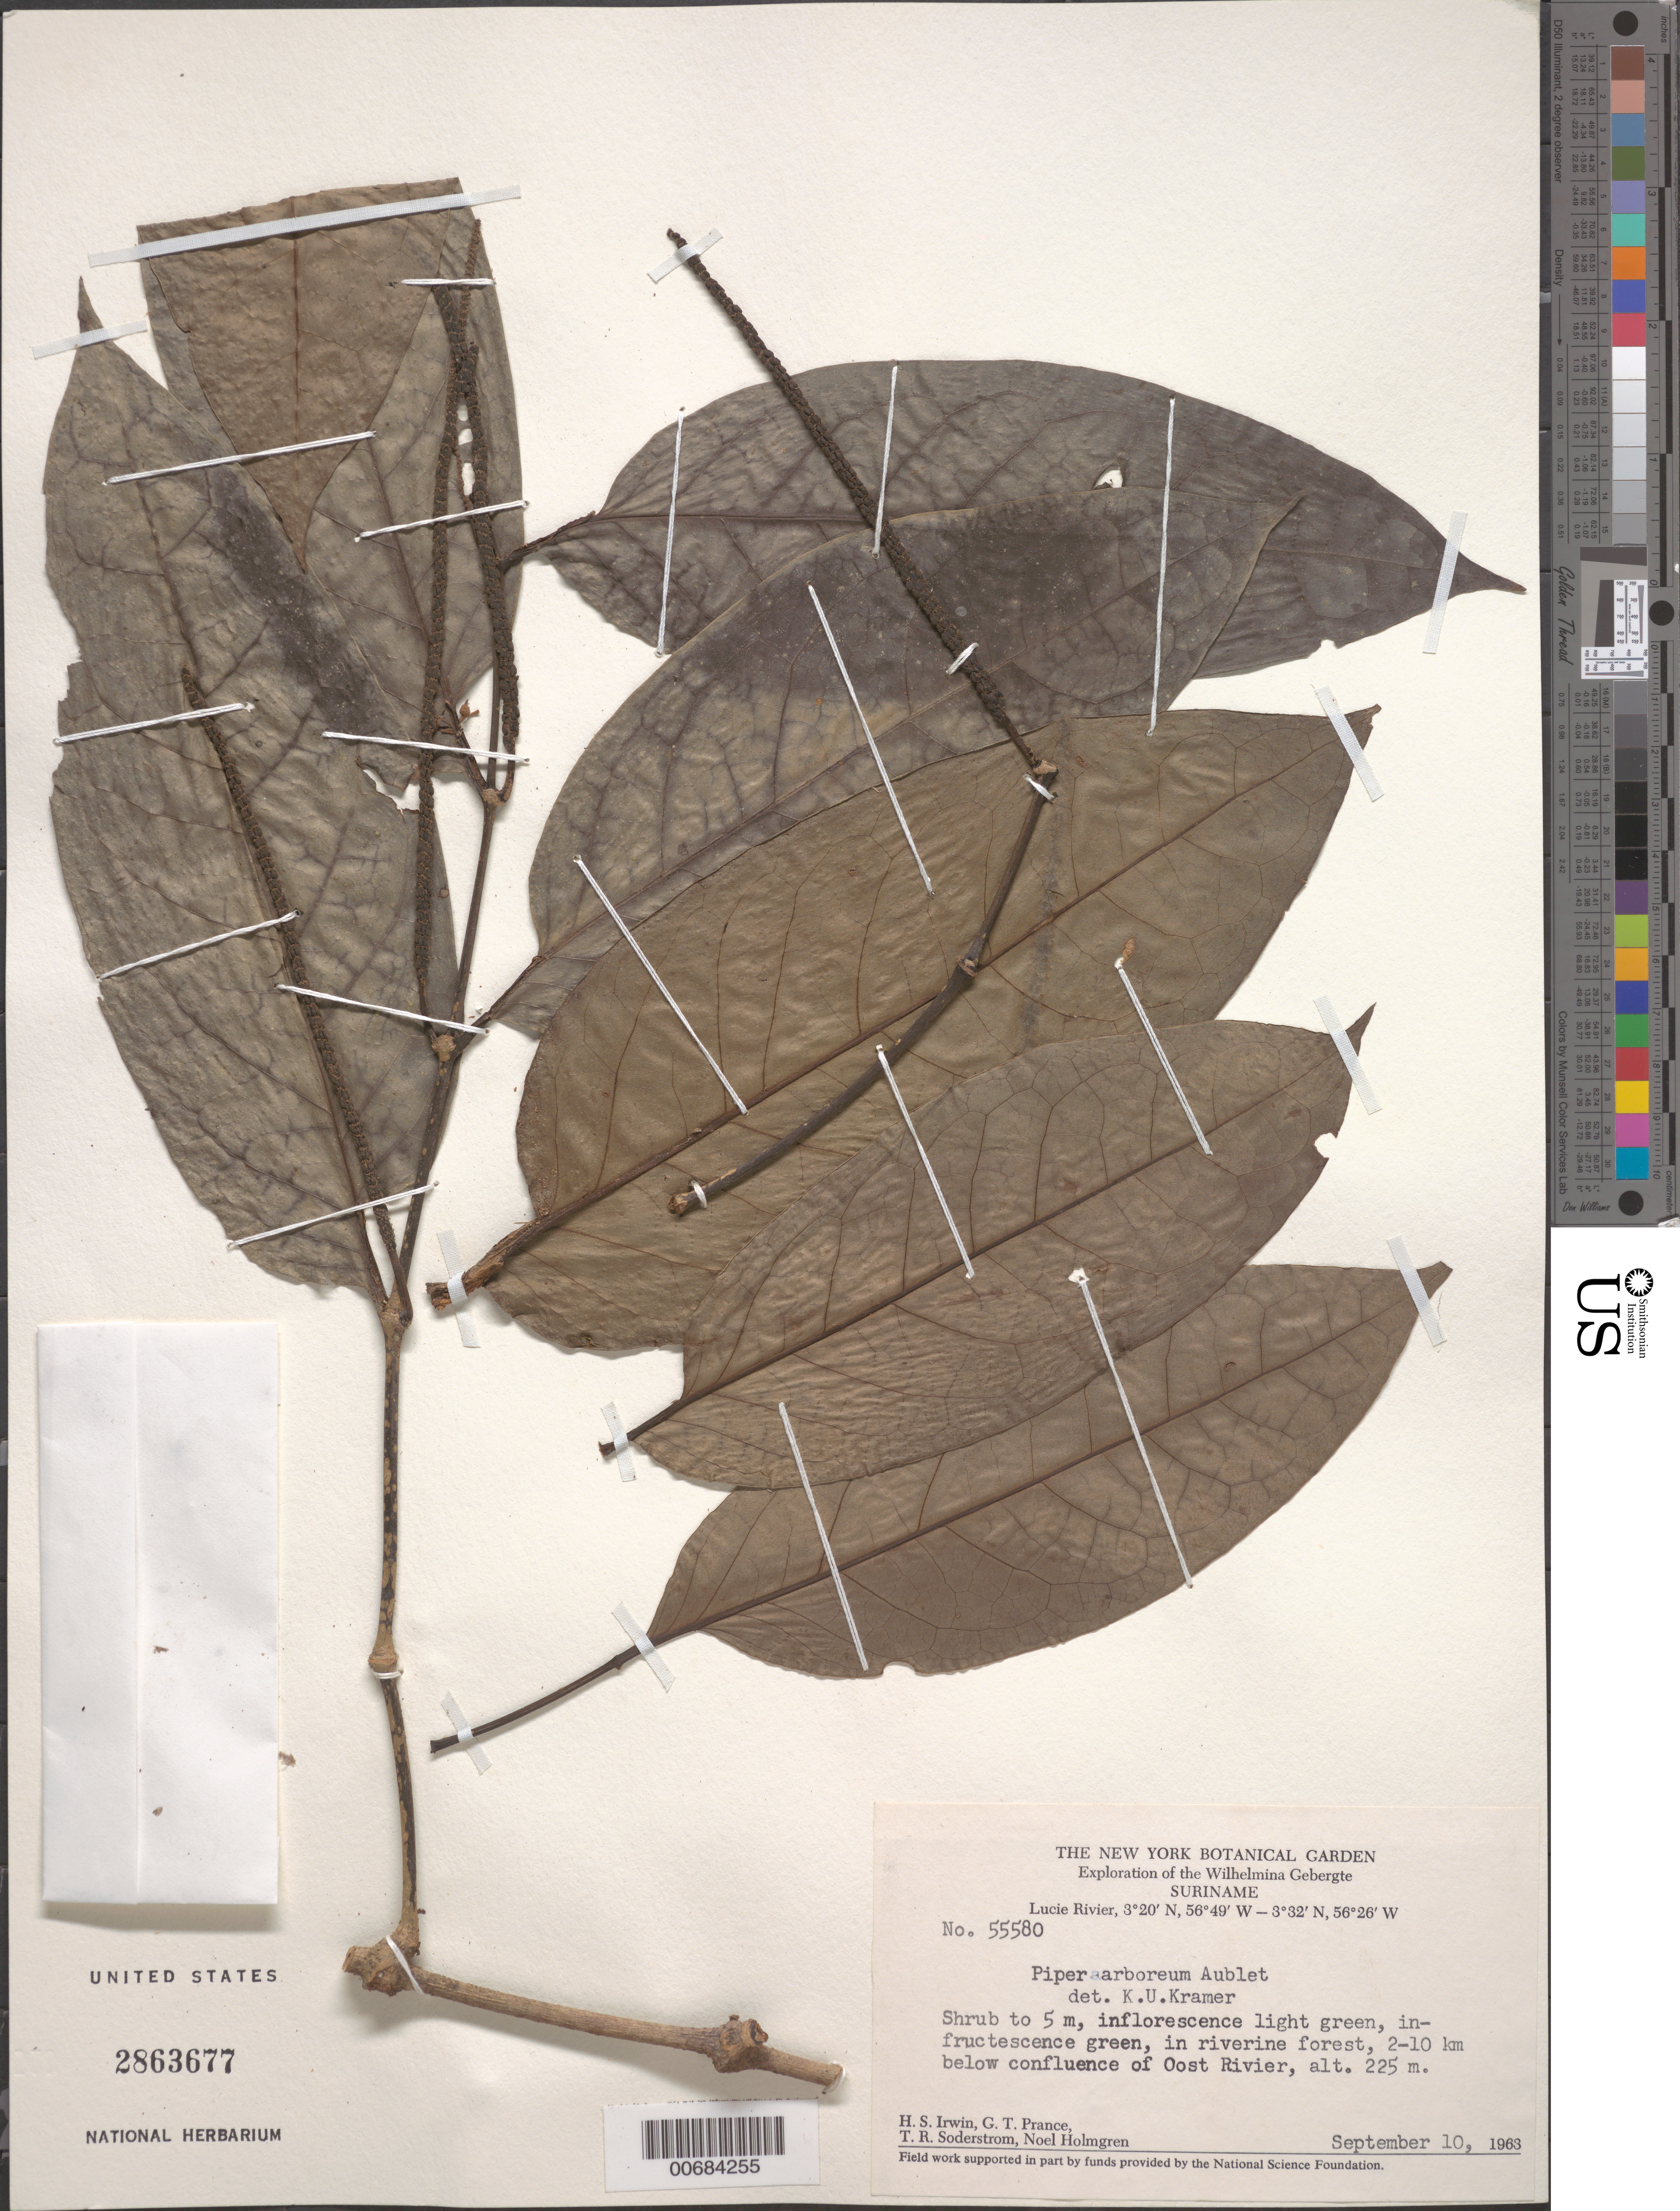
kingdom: Plantae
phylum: Tracheophyta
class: Magnoliopsida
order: Piperales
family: Piperaceae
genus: Piper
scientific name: Piper arboreum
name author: Aubl.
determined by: Kramer, K. U.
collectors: H. Irwin, G. T. Prance, T. R. Soderstrom & N. H. Holmgren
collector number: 55580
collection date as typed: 10-Sep-63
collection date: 1963-09-10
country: Suriname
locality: Lucie R., 2-10 km below confl. with Oost R., Wilhelmina Gebergte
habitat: Riverine forest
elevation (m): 225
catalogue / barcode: US 2863677